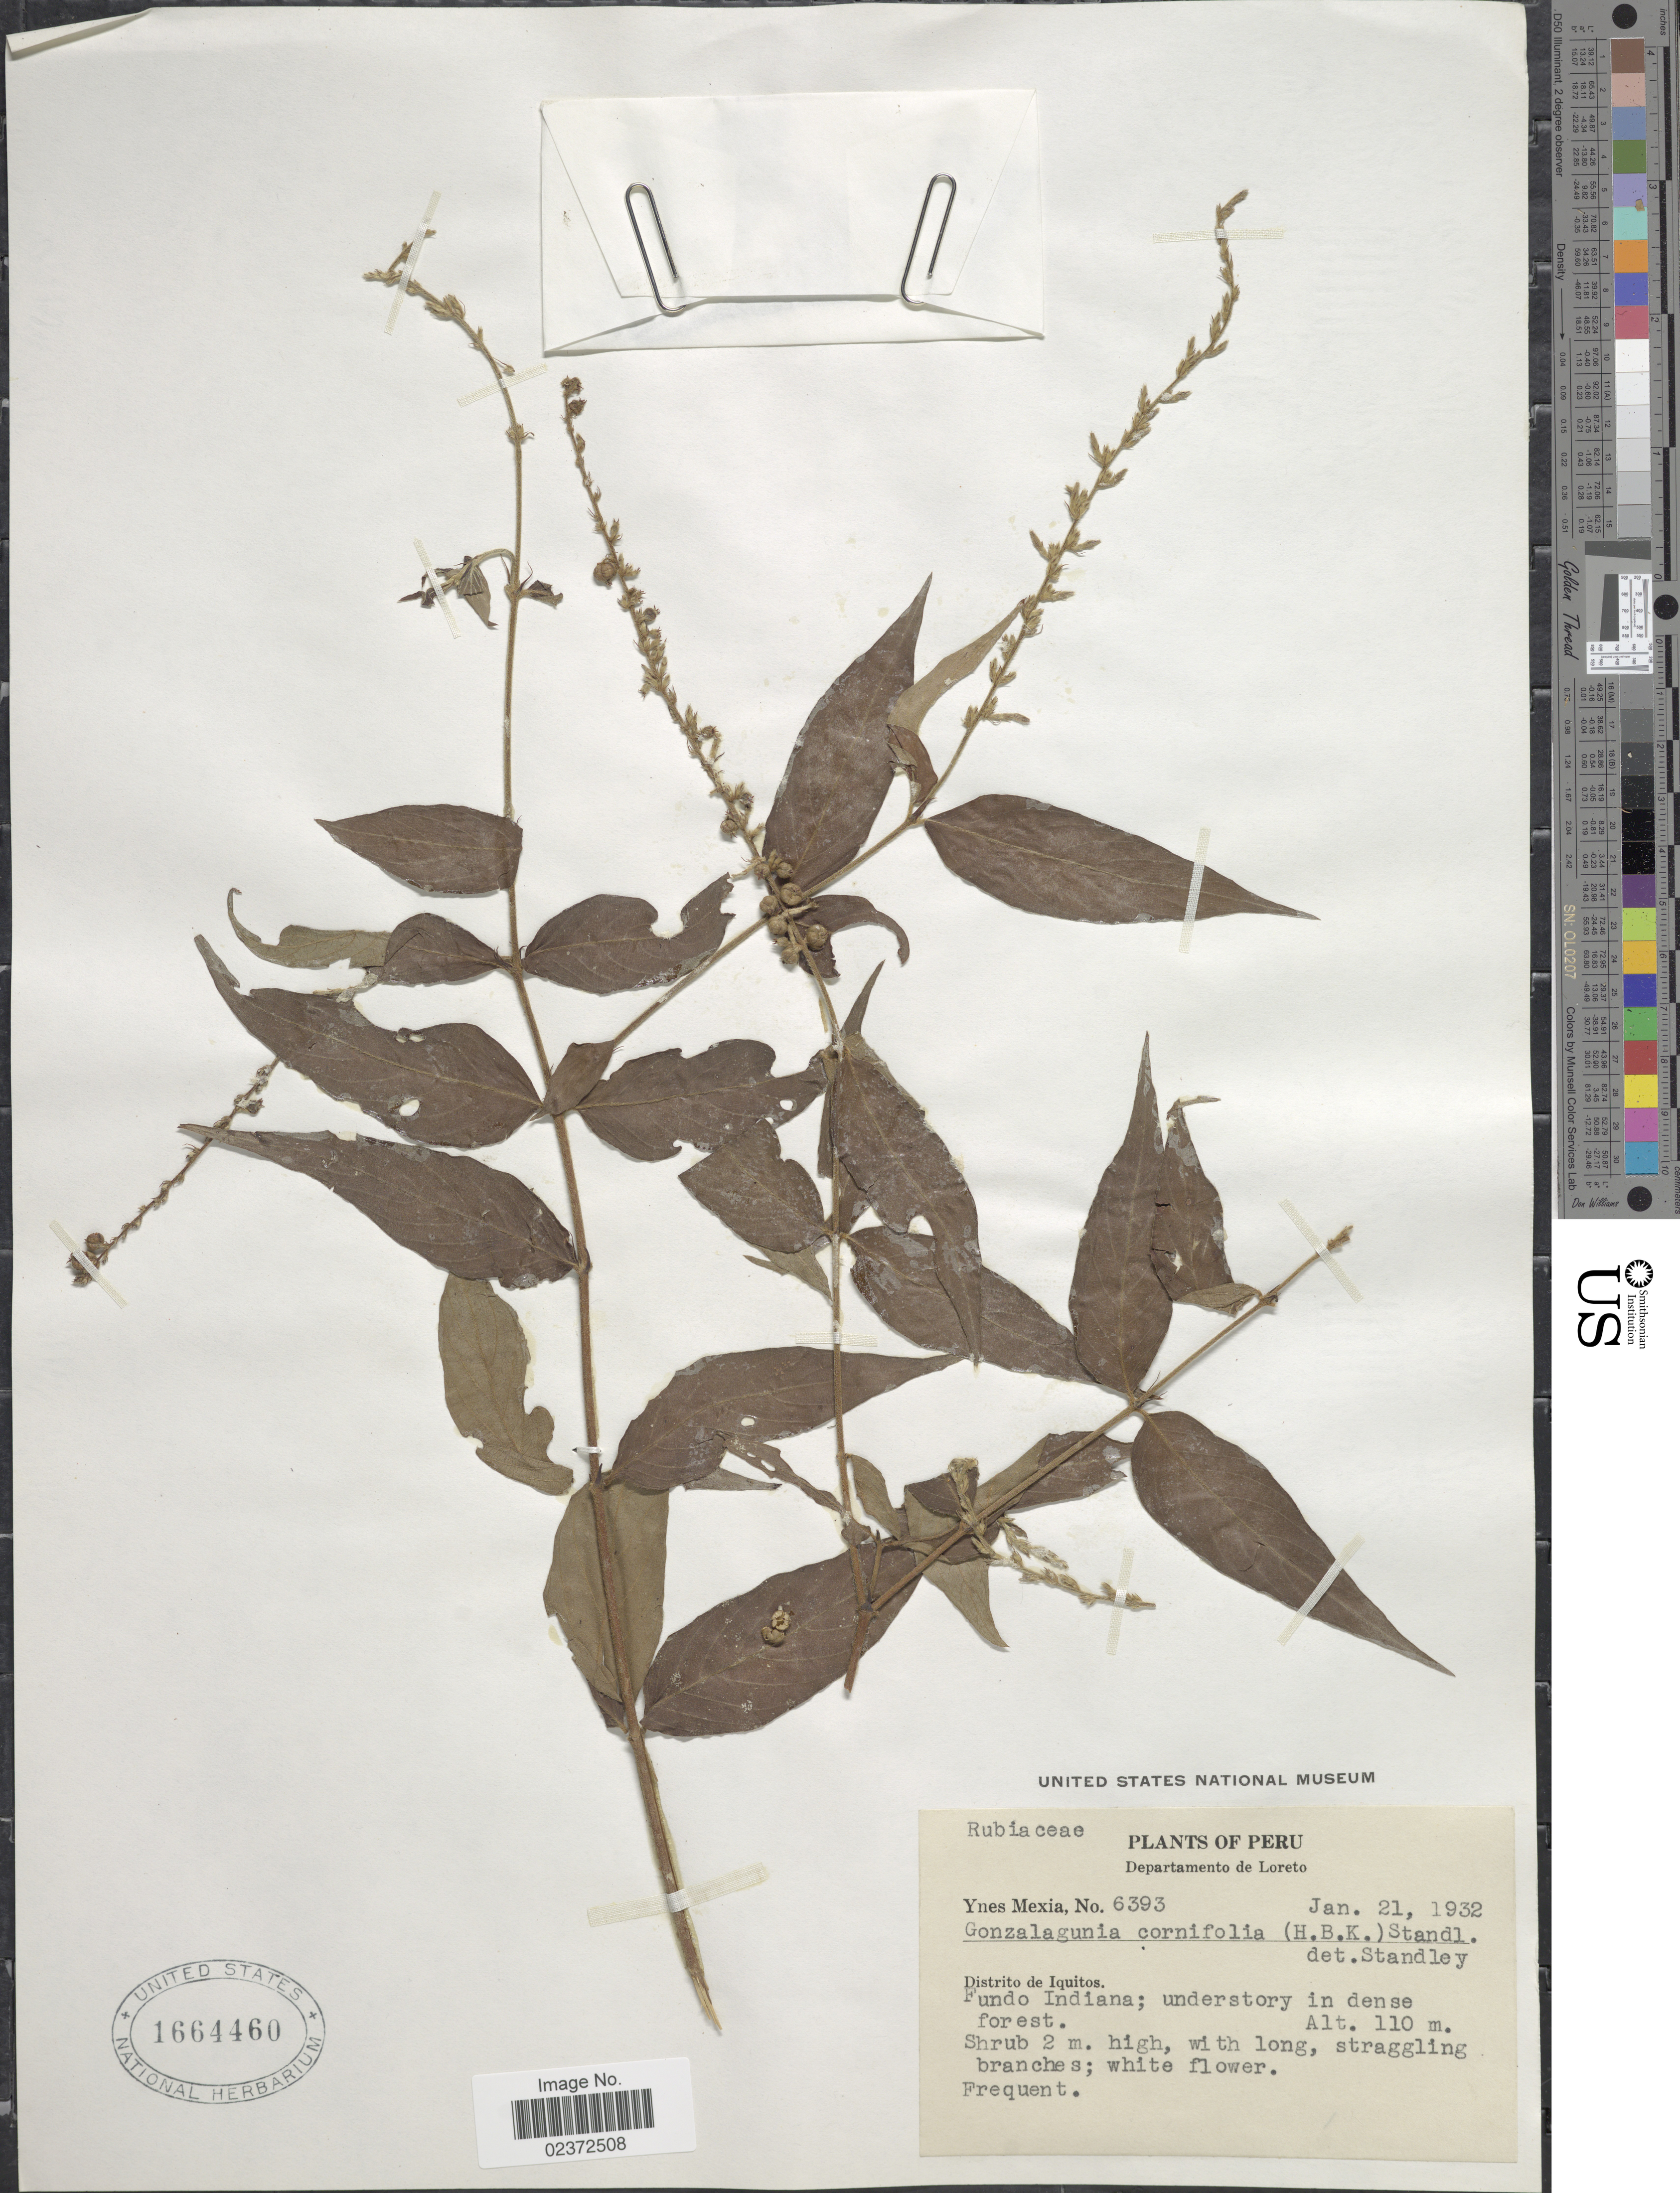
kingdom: Plantae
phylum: Tracheophyta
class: Magnoliopsida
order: Gentianales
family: Rubiaceae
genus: Gonzalagunia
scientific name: Gonzalagunia cornifolia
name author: (Kunth) Standl.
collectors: Y. Mexia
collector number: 6393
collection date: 1932-01-21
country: Peru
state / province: Loreto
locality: Distrito de Iquitos, Fundo Indiana; understory in dense forest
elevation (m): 110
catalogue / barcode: US 1664460